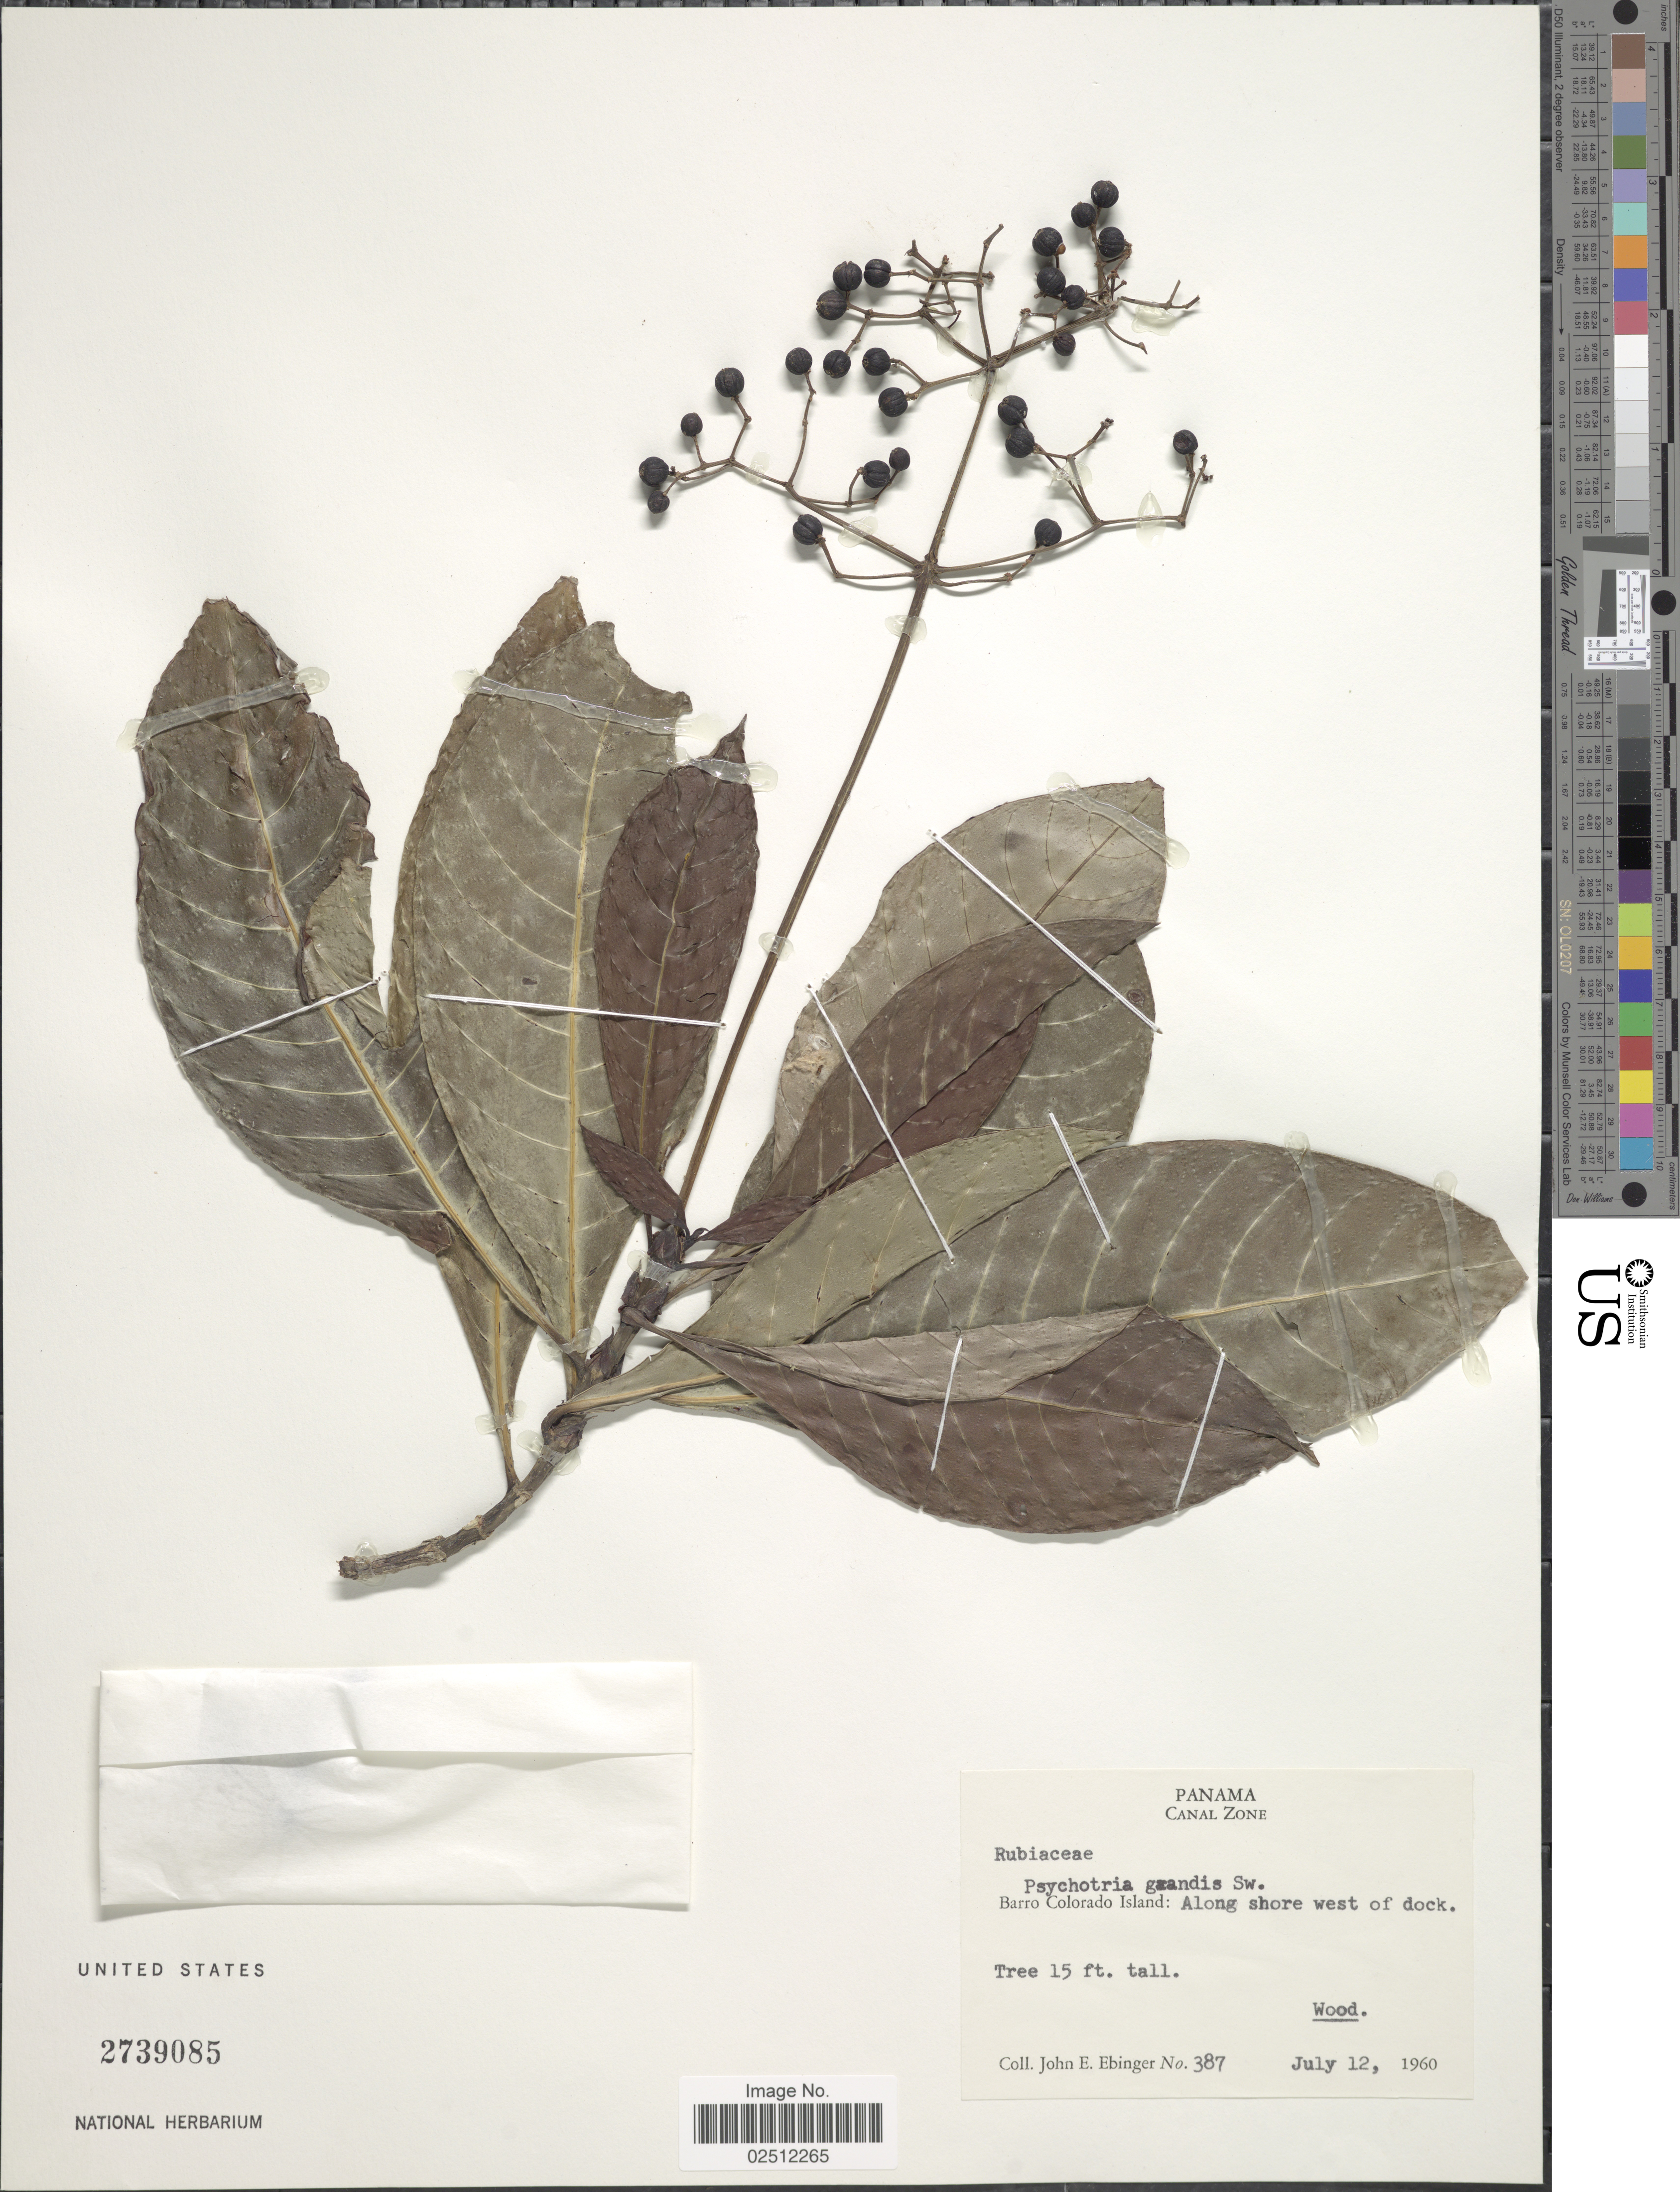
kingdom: Plantae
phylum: Tracheophyta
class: Magnoliopsida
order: Gentianales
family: Rubiaceae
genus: Psychotria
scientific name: Psychotria grandis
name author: Sw.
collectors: J. Ebinger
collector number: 387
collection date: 1960-07-12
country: Panama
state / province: Panamá Oeste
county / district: Canal Zone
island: Barro Colorado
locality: Canal Zone, Barro Colorado Island: Along shore west of dock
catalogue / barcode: US 2739085